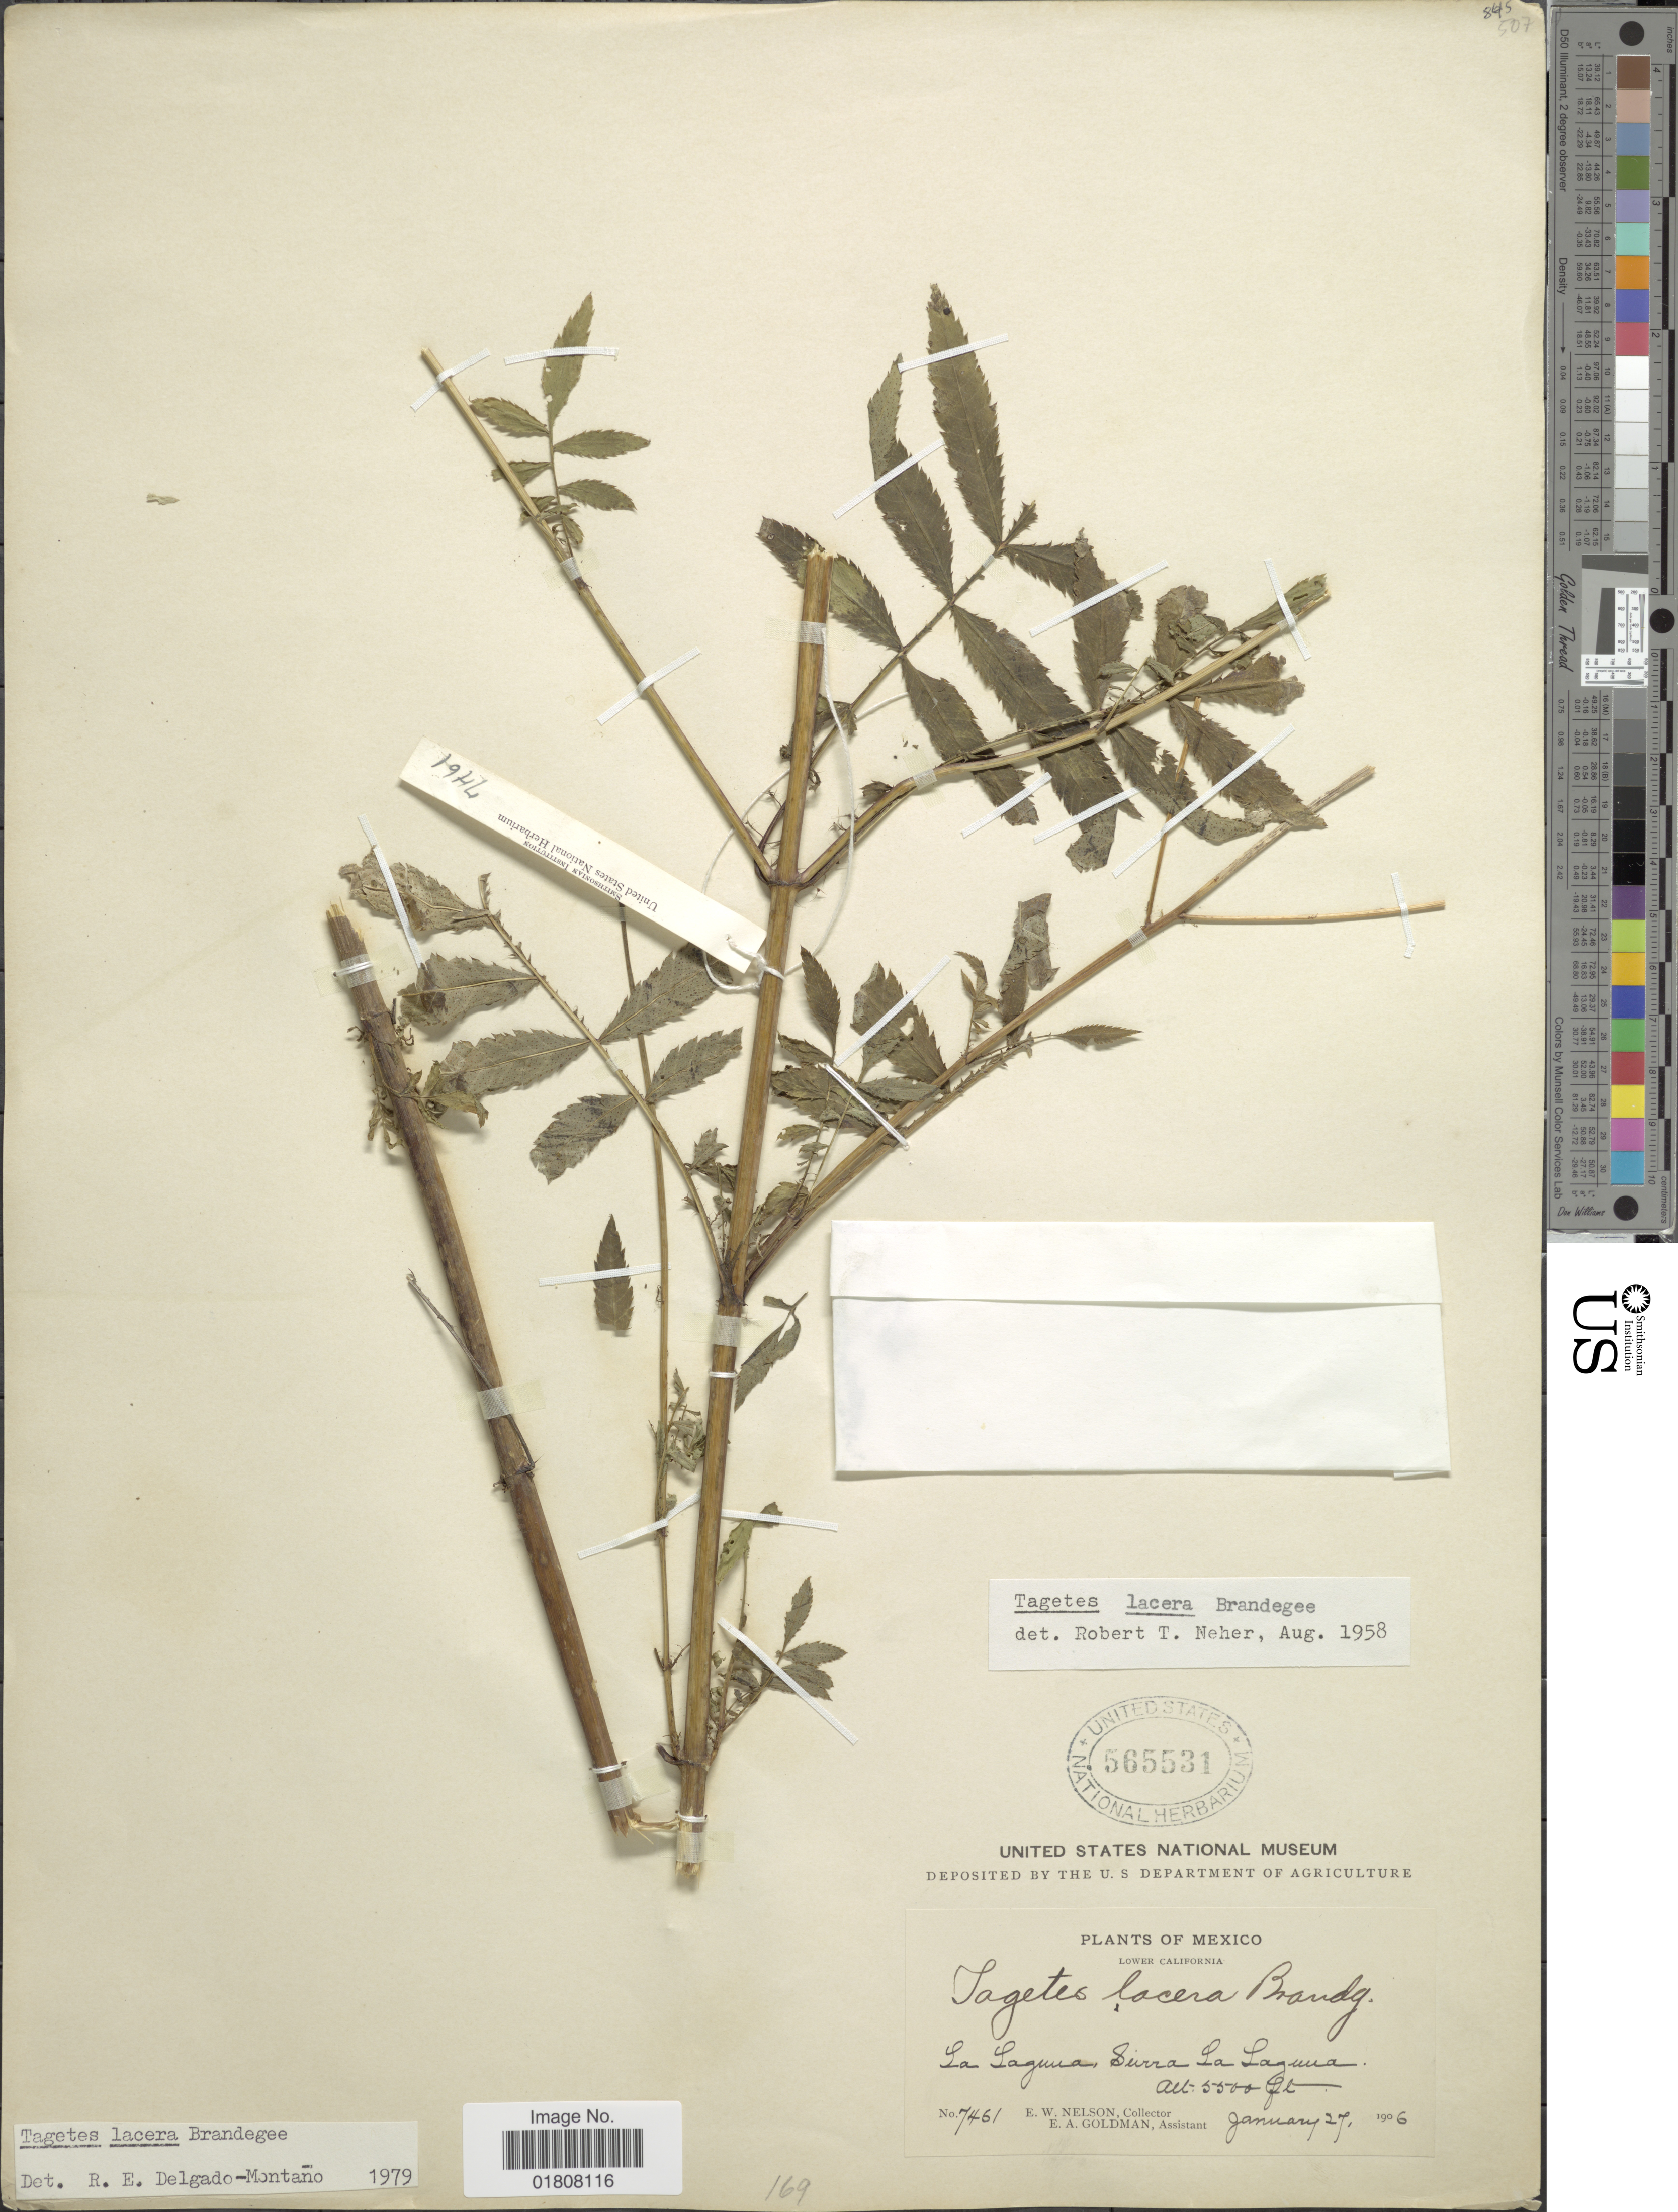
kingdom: Plantae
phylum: Tracheophyta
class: Magnoliopsida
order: Asterales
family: Asteraceae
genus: Tagetes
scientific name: Tagetes lacera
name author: Brandegee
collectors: E. W. Nelson & E. A. Goldman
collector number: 7461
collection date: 1906-01-27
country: Mexico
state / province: Baja California Sur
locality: Lower California, La Laguna, Sierra La Laguna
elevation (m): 1676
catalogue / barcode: US 565531